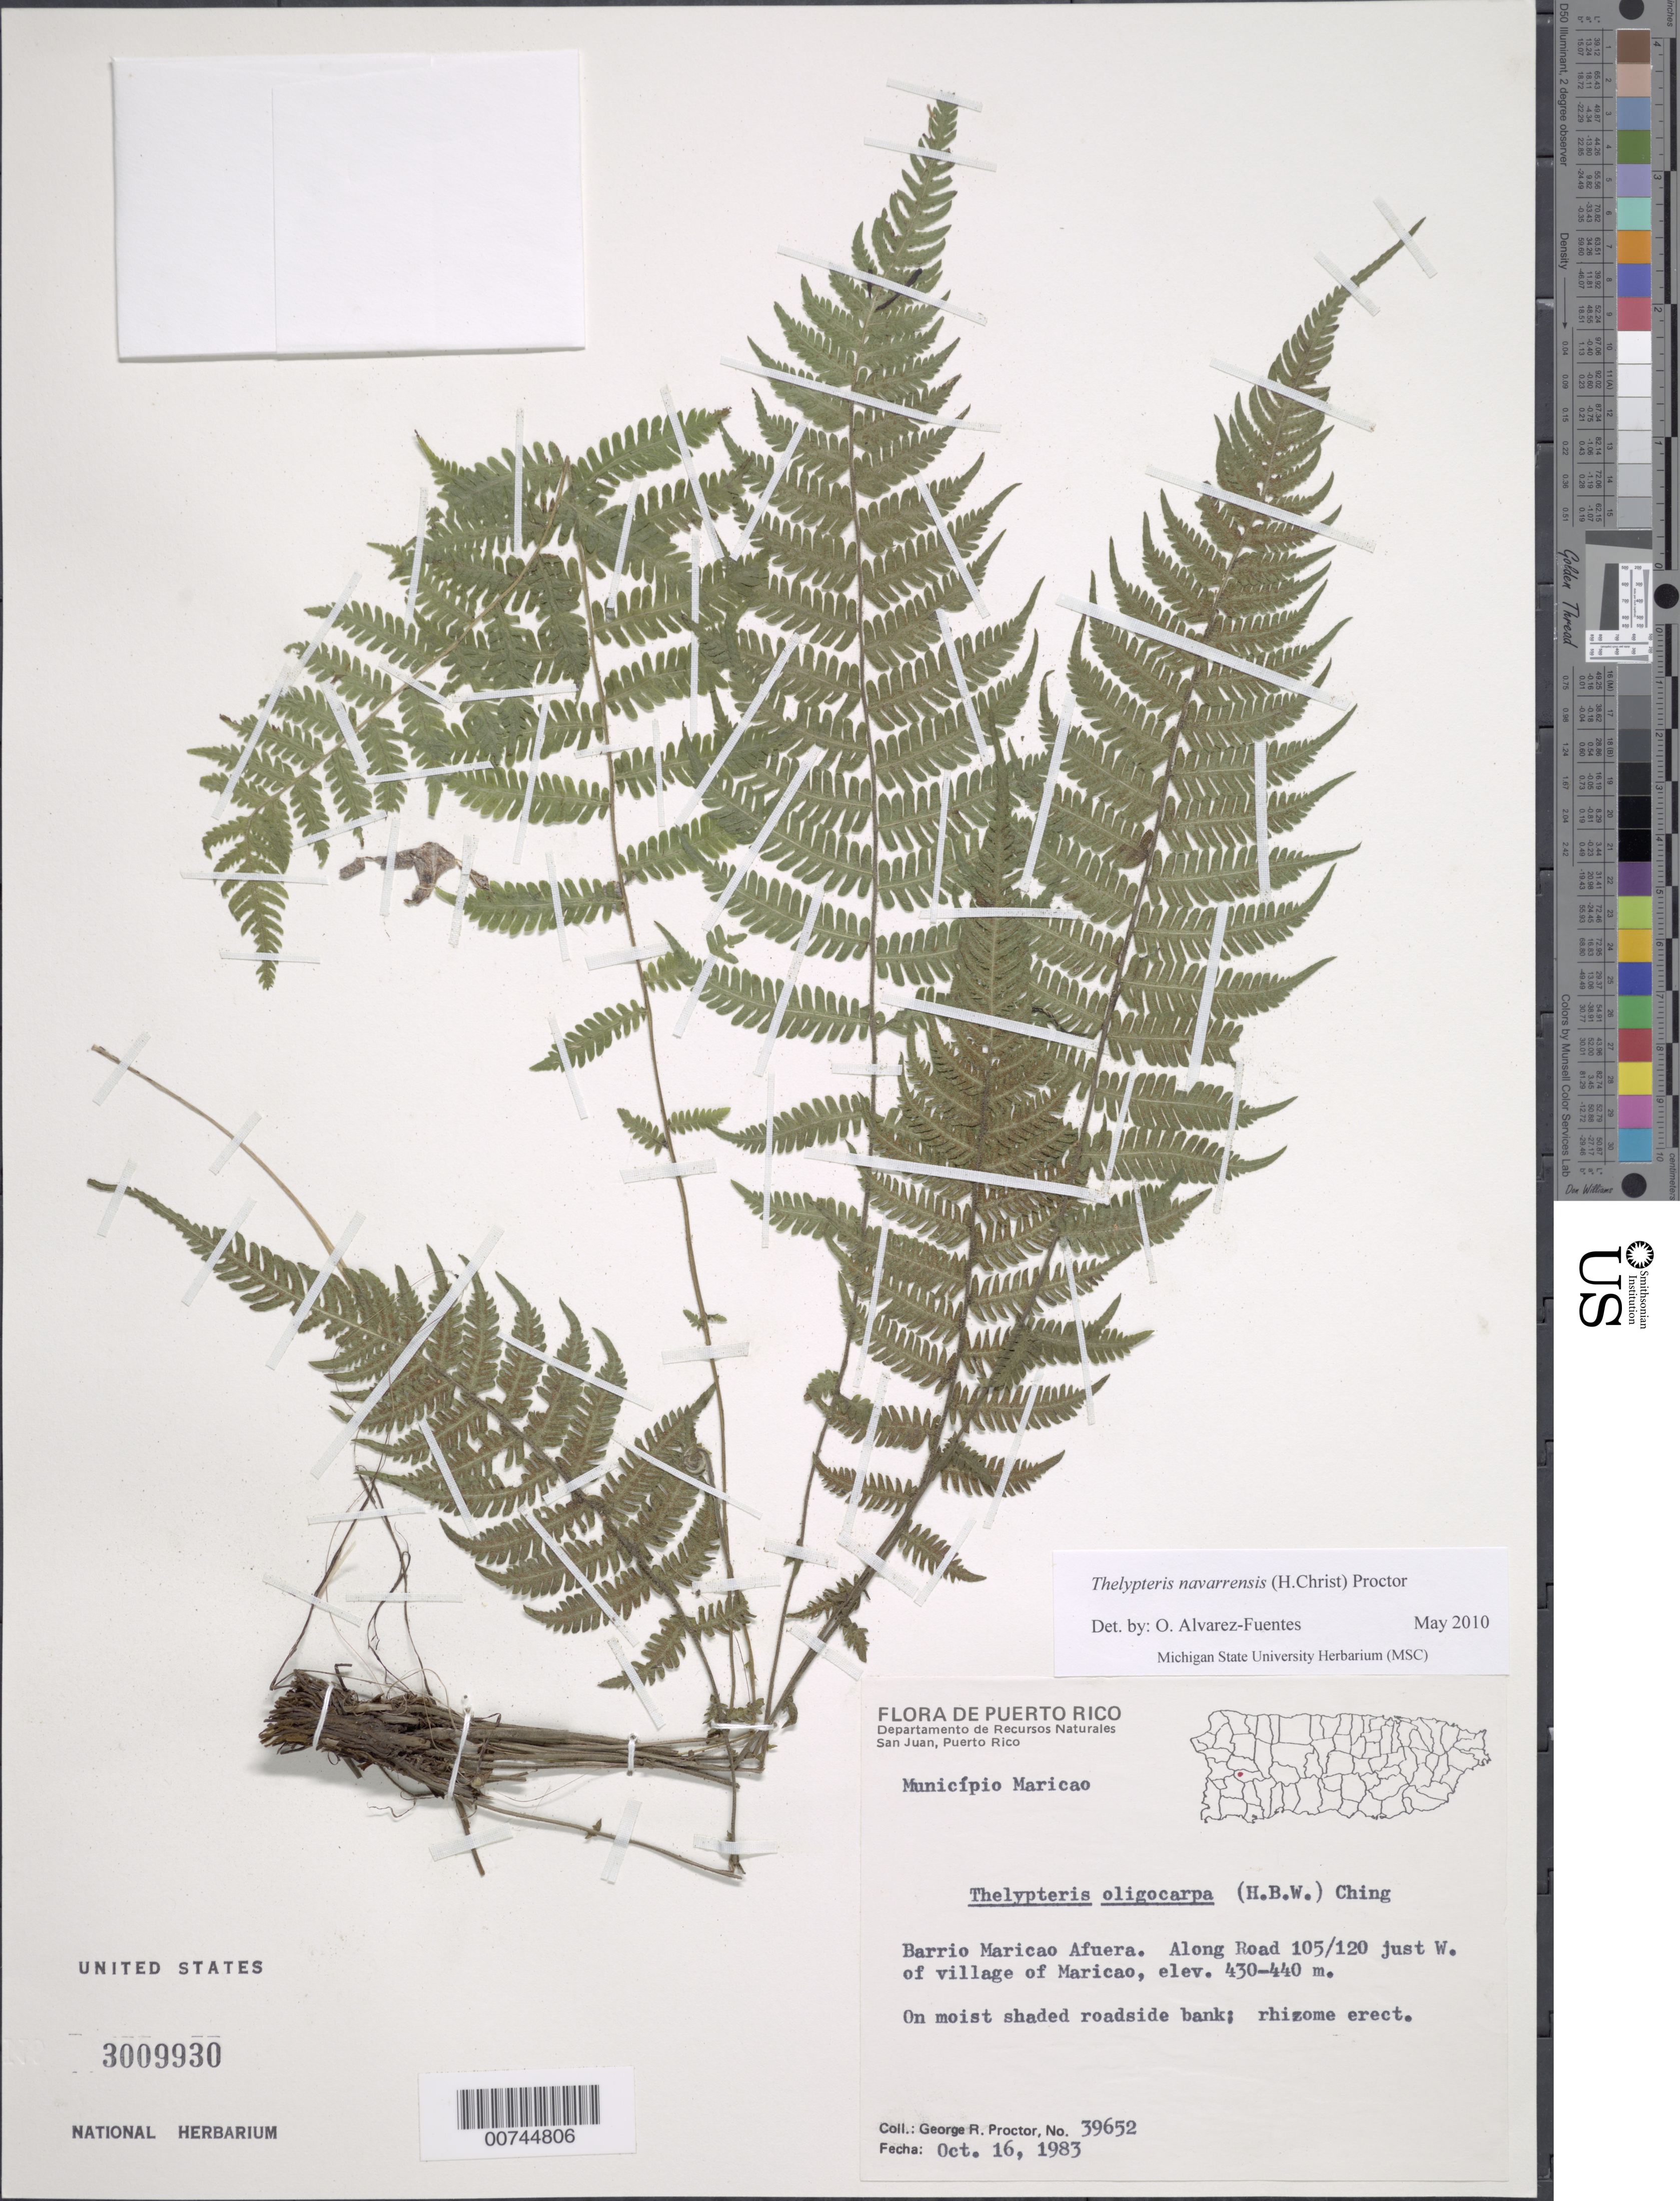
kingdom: Plantae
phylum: Tracheophyta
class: Polypodiopsida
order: Polypodiales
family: Thelypteridaceae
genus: Amauropelta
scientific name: Amauropelta navarrensis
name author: (C. Chr.) Pic. Serm.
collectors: G. R. Proctor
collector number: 39652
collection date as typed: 16 Oct 1983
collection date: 1983-10-16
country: Puerto Rico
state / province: Maricao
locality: Barrio Maricao Afuera: along Road 105/120 just w of Village of Maricao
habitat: On moist shaded roadside bank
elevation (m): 430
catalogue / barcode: US 3009930